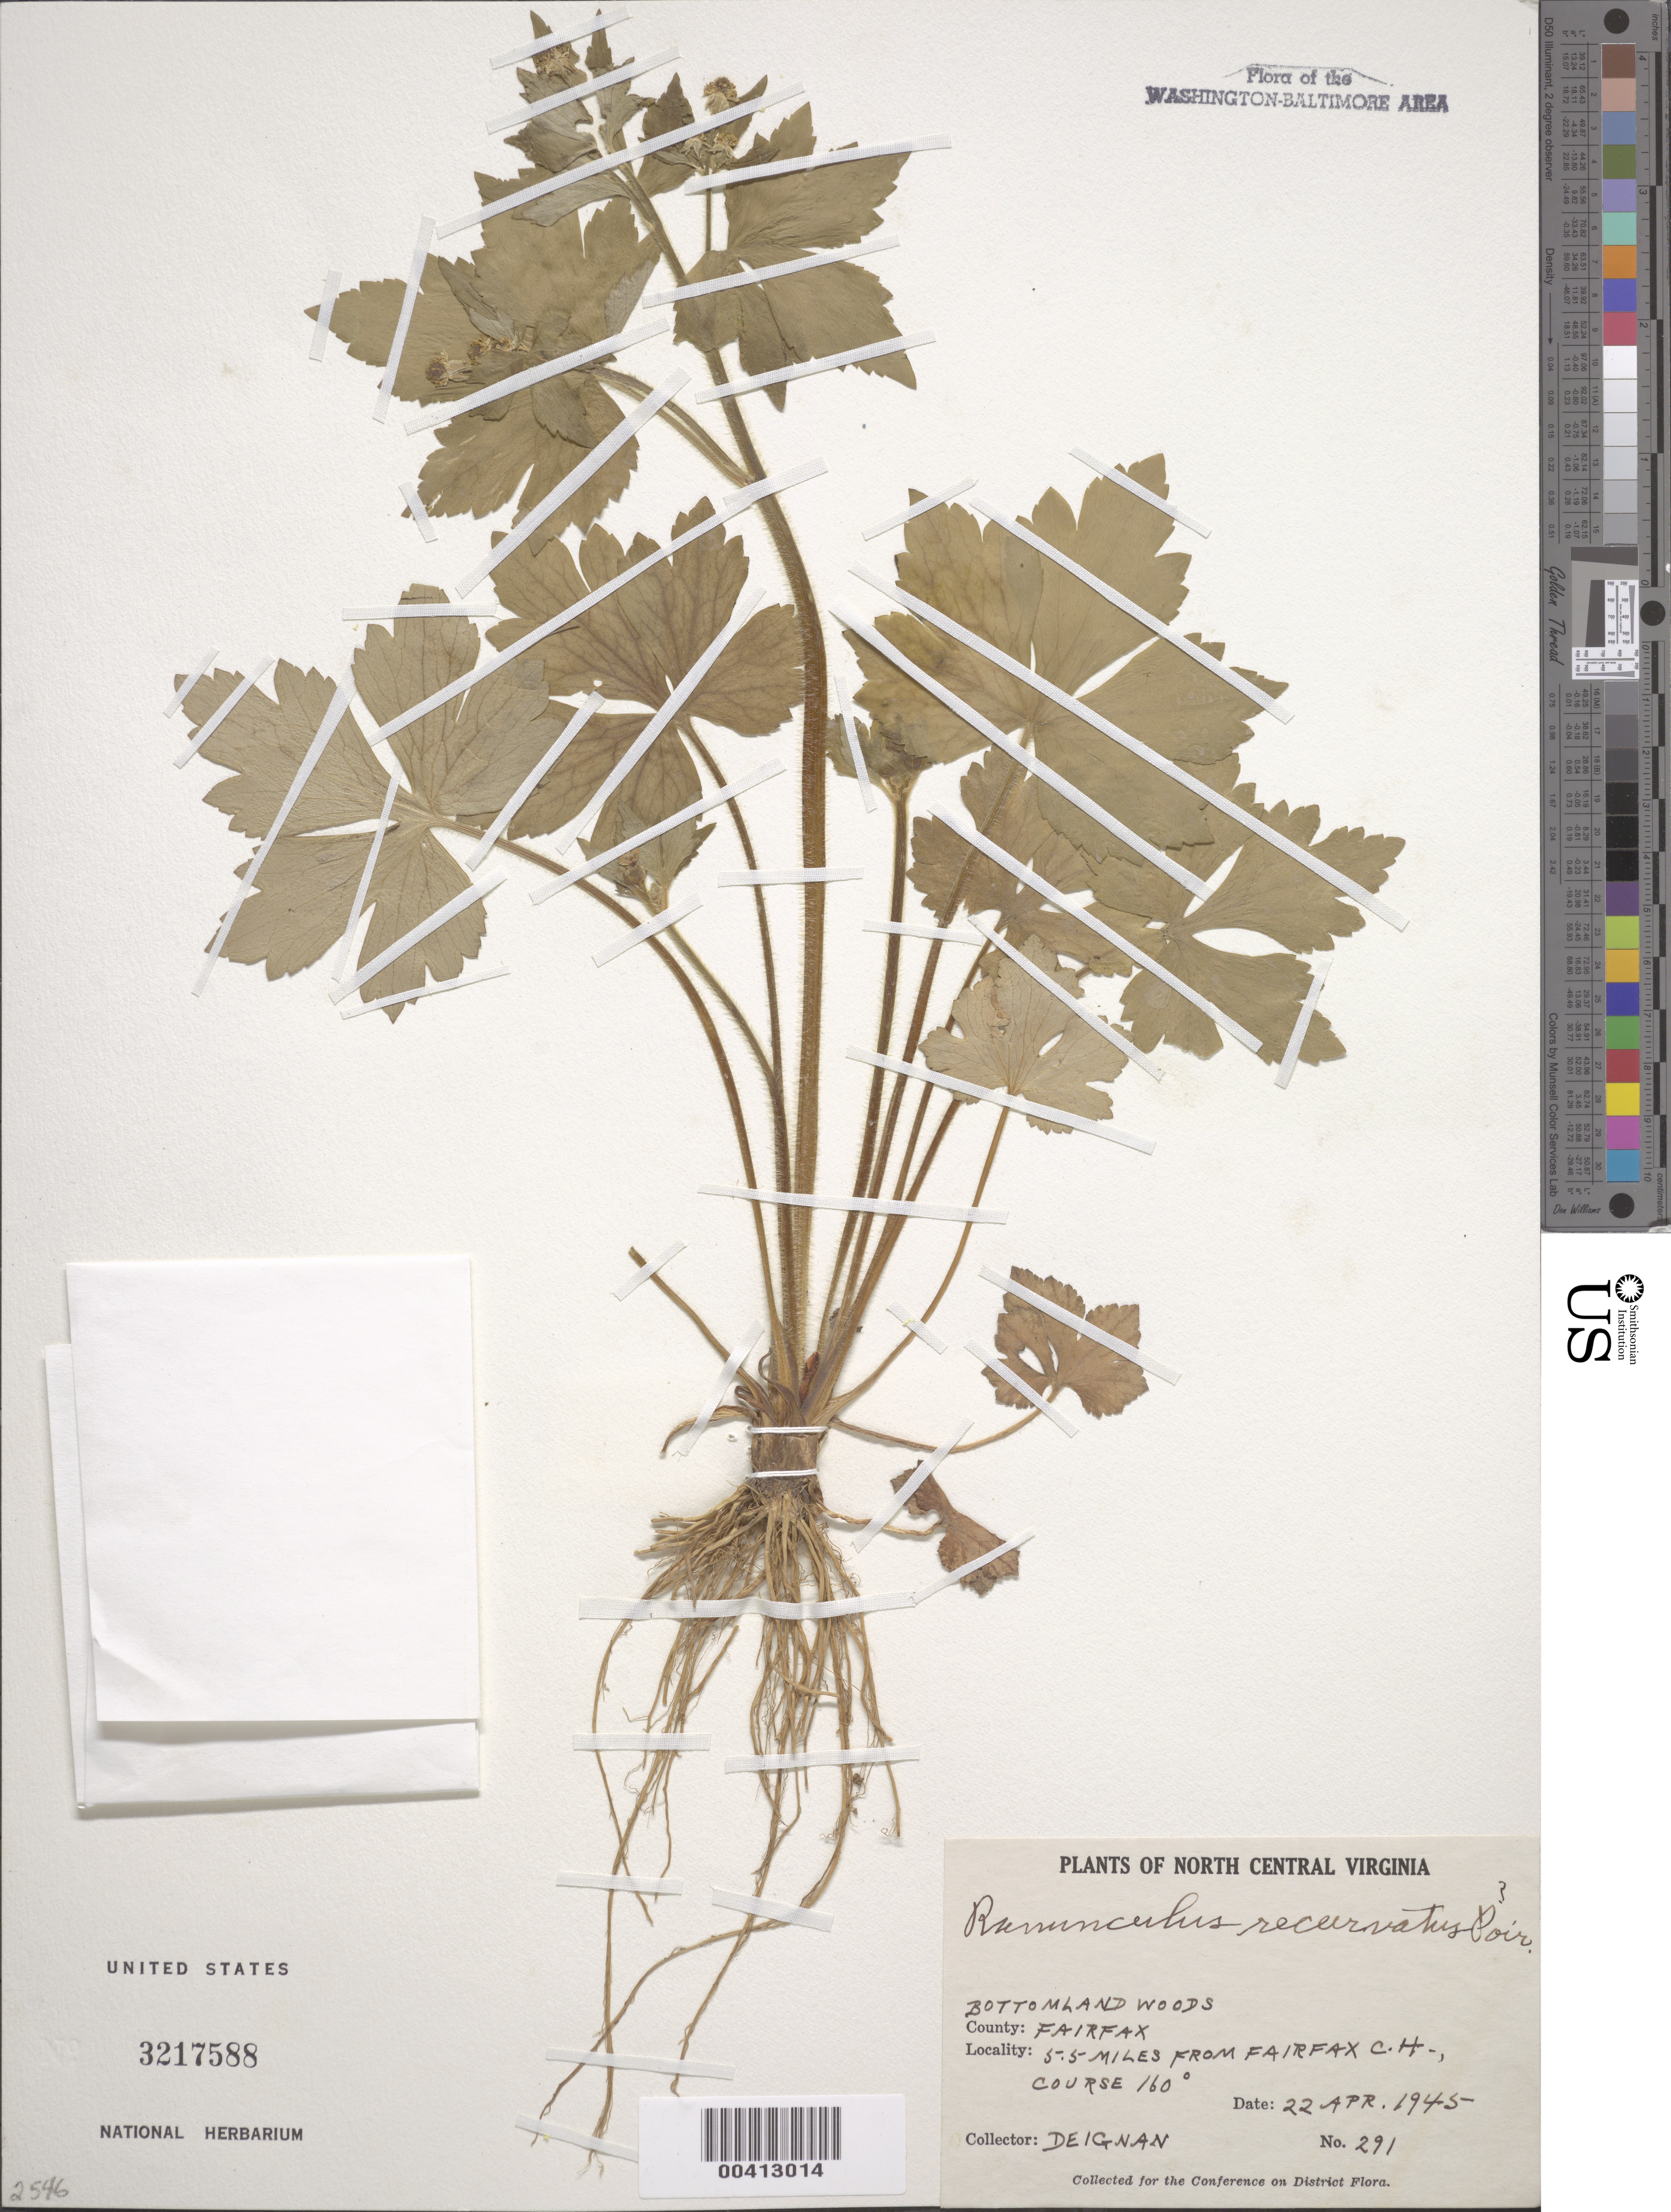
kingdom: Plantae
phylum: Tracheophyta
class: Magnoliopsida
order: Ranunculales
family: Ranunculaceae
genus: Ranunculus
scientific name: Ranunculus recurvatus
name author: Poir.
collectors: H. Deignan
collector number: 291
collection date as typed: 22 Apr 1945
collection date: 1945-04-22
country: United States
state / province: Virginia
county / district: Fairfax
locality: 5.5 Mi from Fairfax County Courthouse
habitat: Bottomland woods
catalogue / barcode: US 3217588